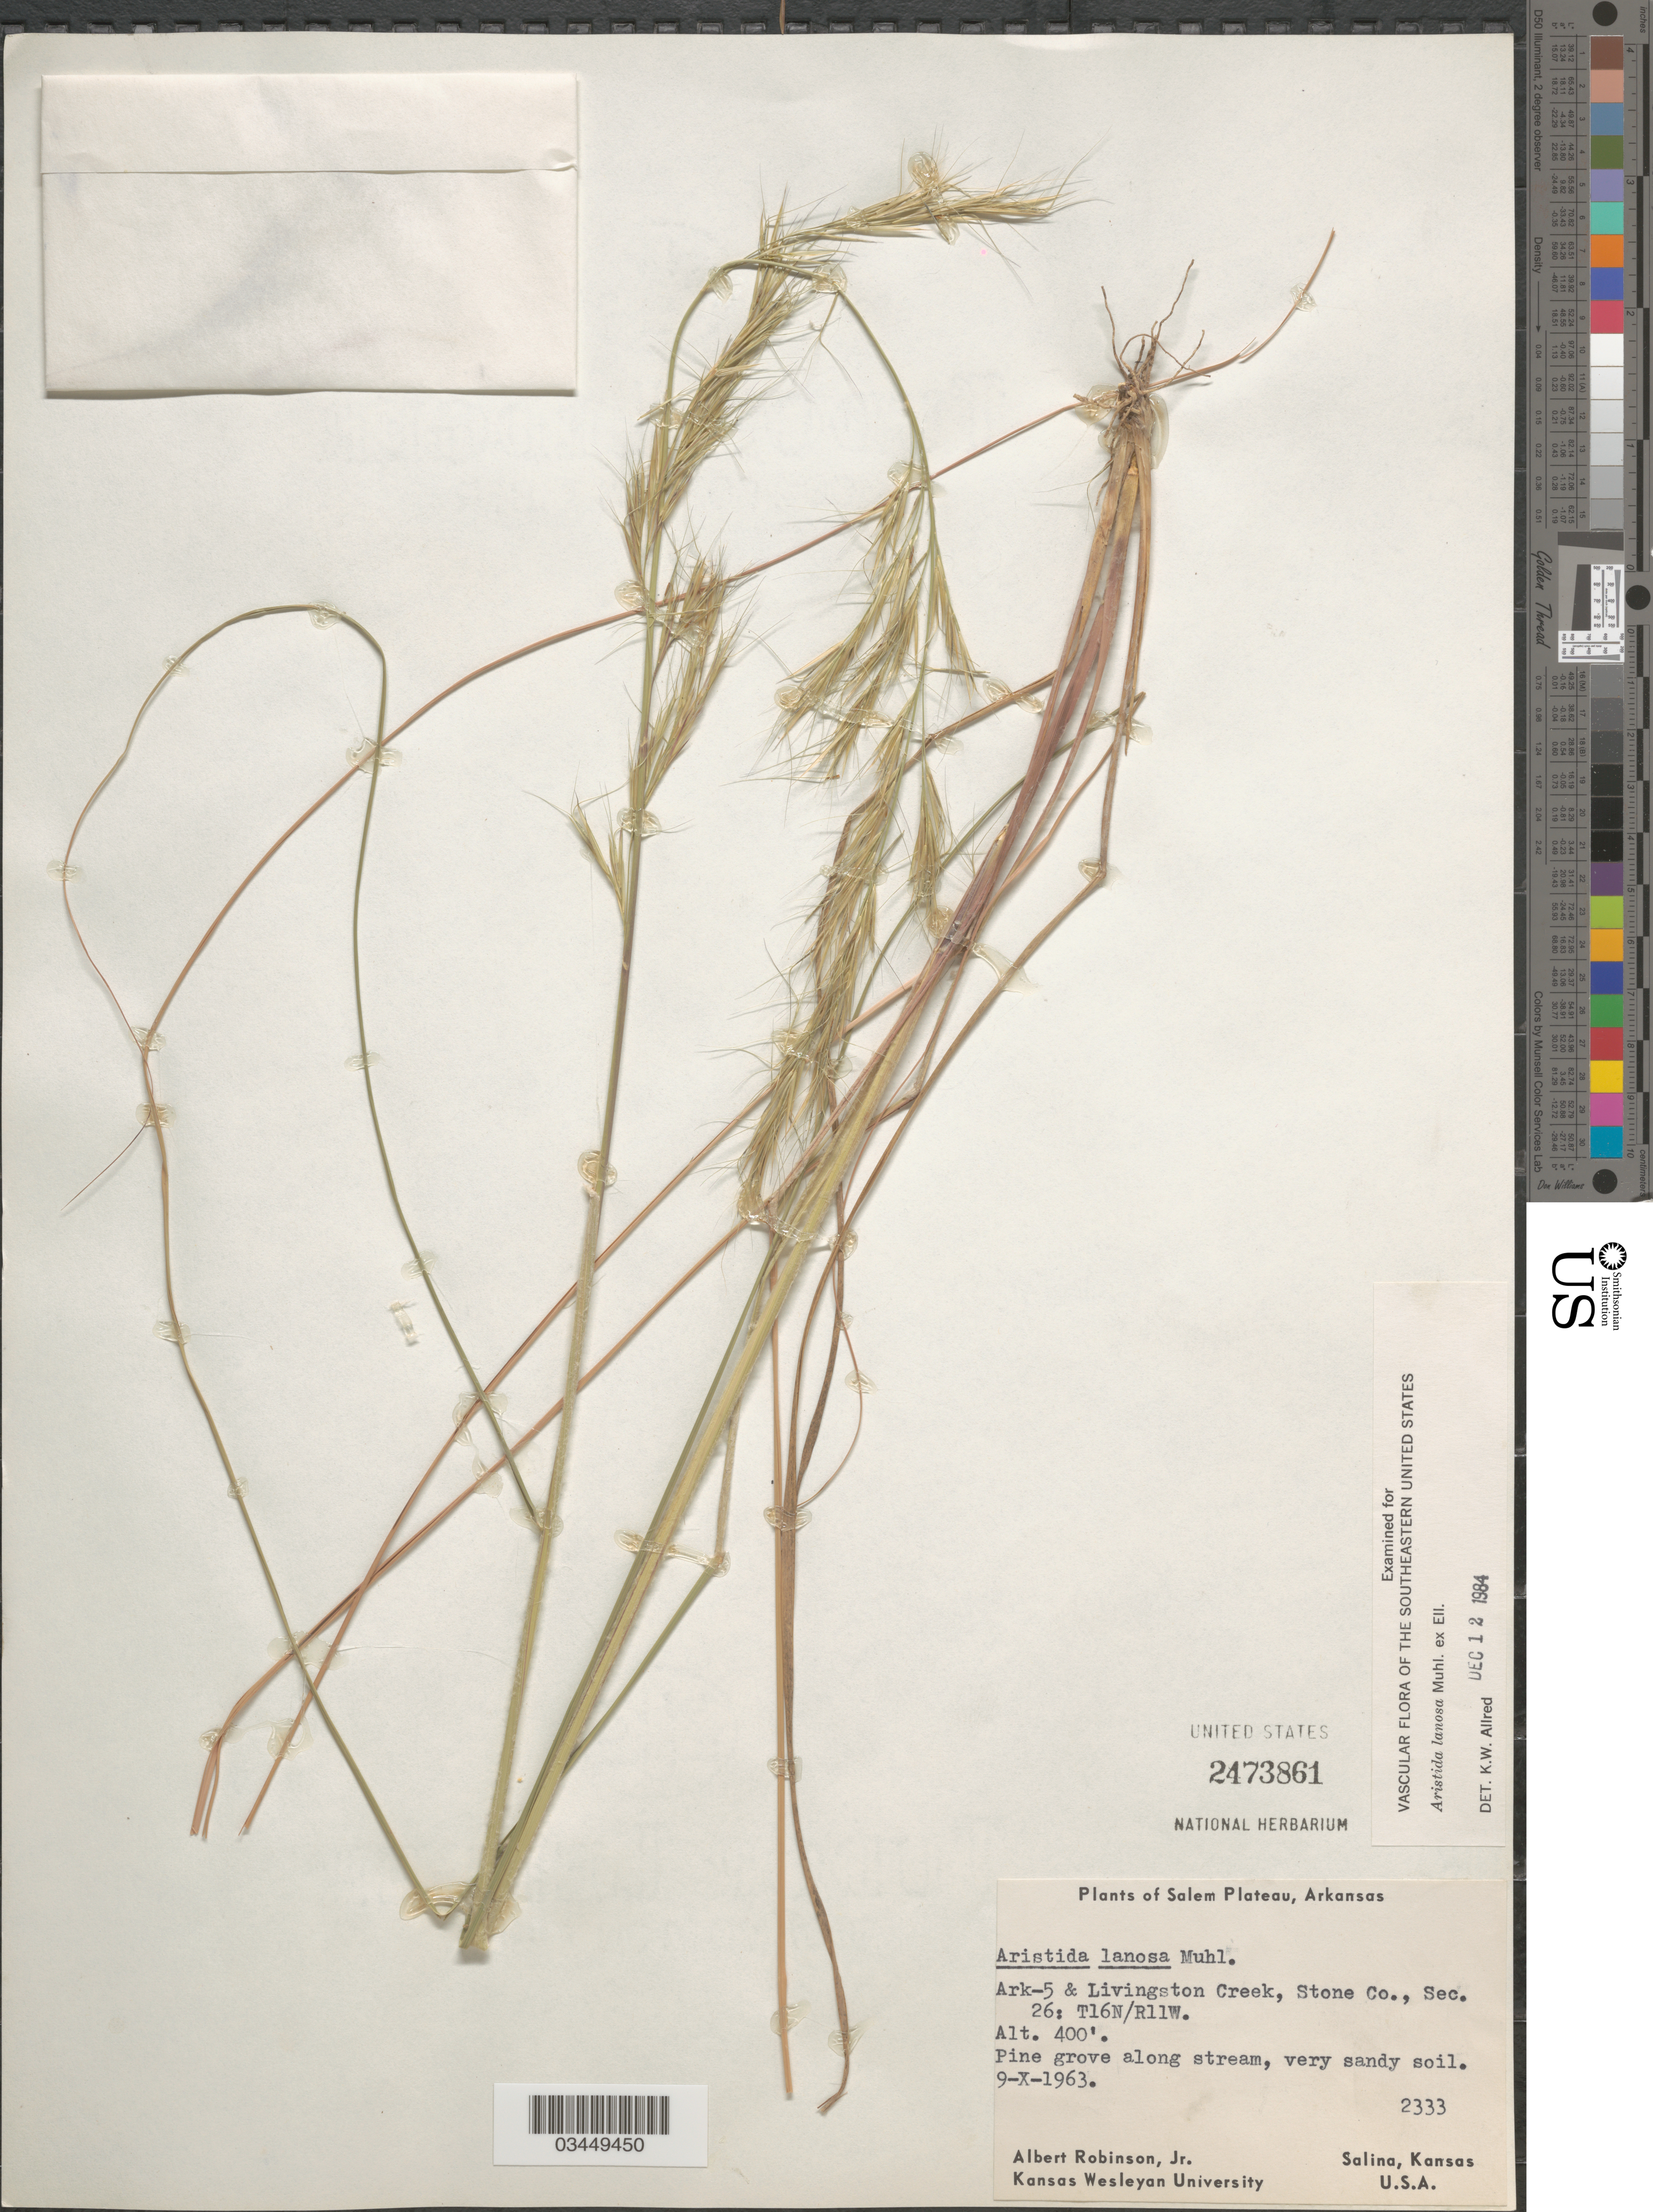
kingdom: Plantae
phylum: Tracheophyta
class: Liliopsida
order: Poales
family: Poaceae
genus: Aristida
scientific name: Aristida lanosa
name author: Muhl.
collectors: A. Robinson Jr.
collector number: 2333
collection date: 1963-10-09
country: United States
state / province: Arkansas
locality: Salem Plateau. Ark-5 & Livingston Creek, Stone Co., Sec. 36: T16N/R11W.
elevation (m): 122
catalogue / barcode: US 2473861